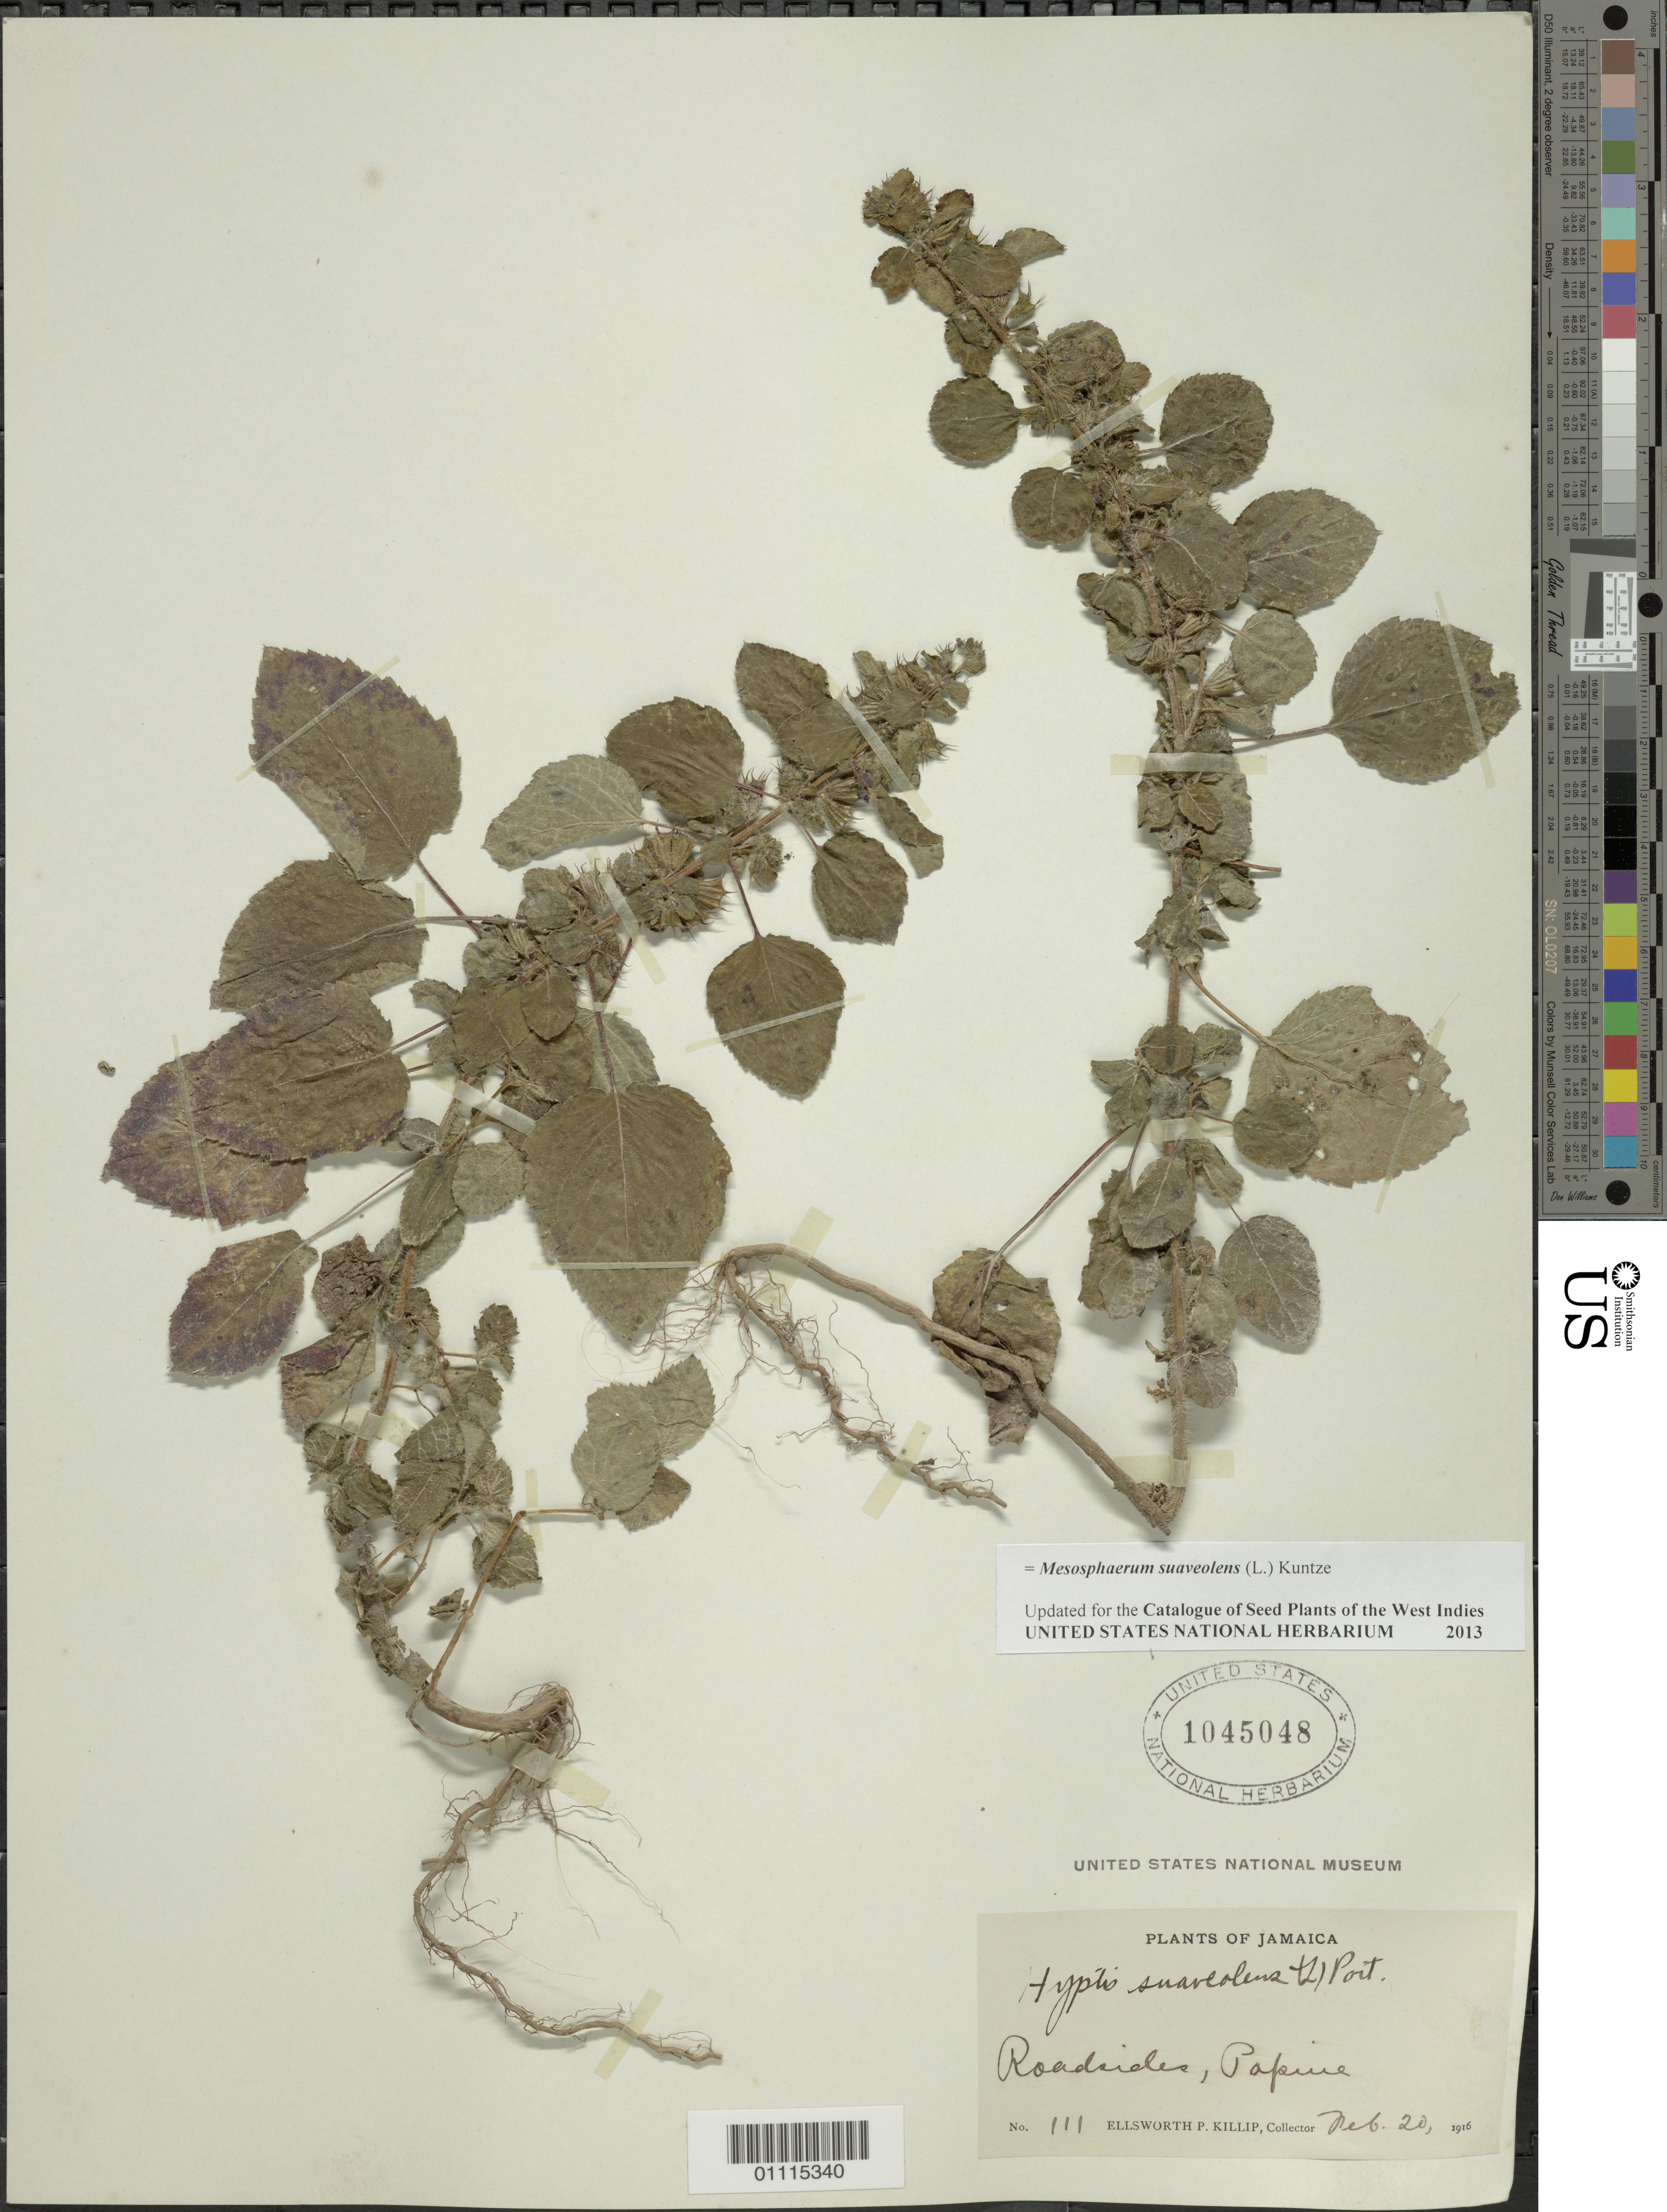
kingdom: Plantae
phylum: Tracheophyta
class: Magnoliopsida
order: Lamiales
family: Lamiaceae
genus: Mesosphaerum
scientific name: Mesosphaerum suaveolens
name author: (L.) Kuntze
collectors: E. P. Killip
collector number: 111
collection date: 1916-02-20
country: Jamaica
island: Greater Antilles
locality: Papine.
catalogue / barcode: US 1045048